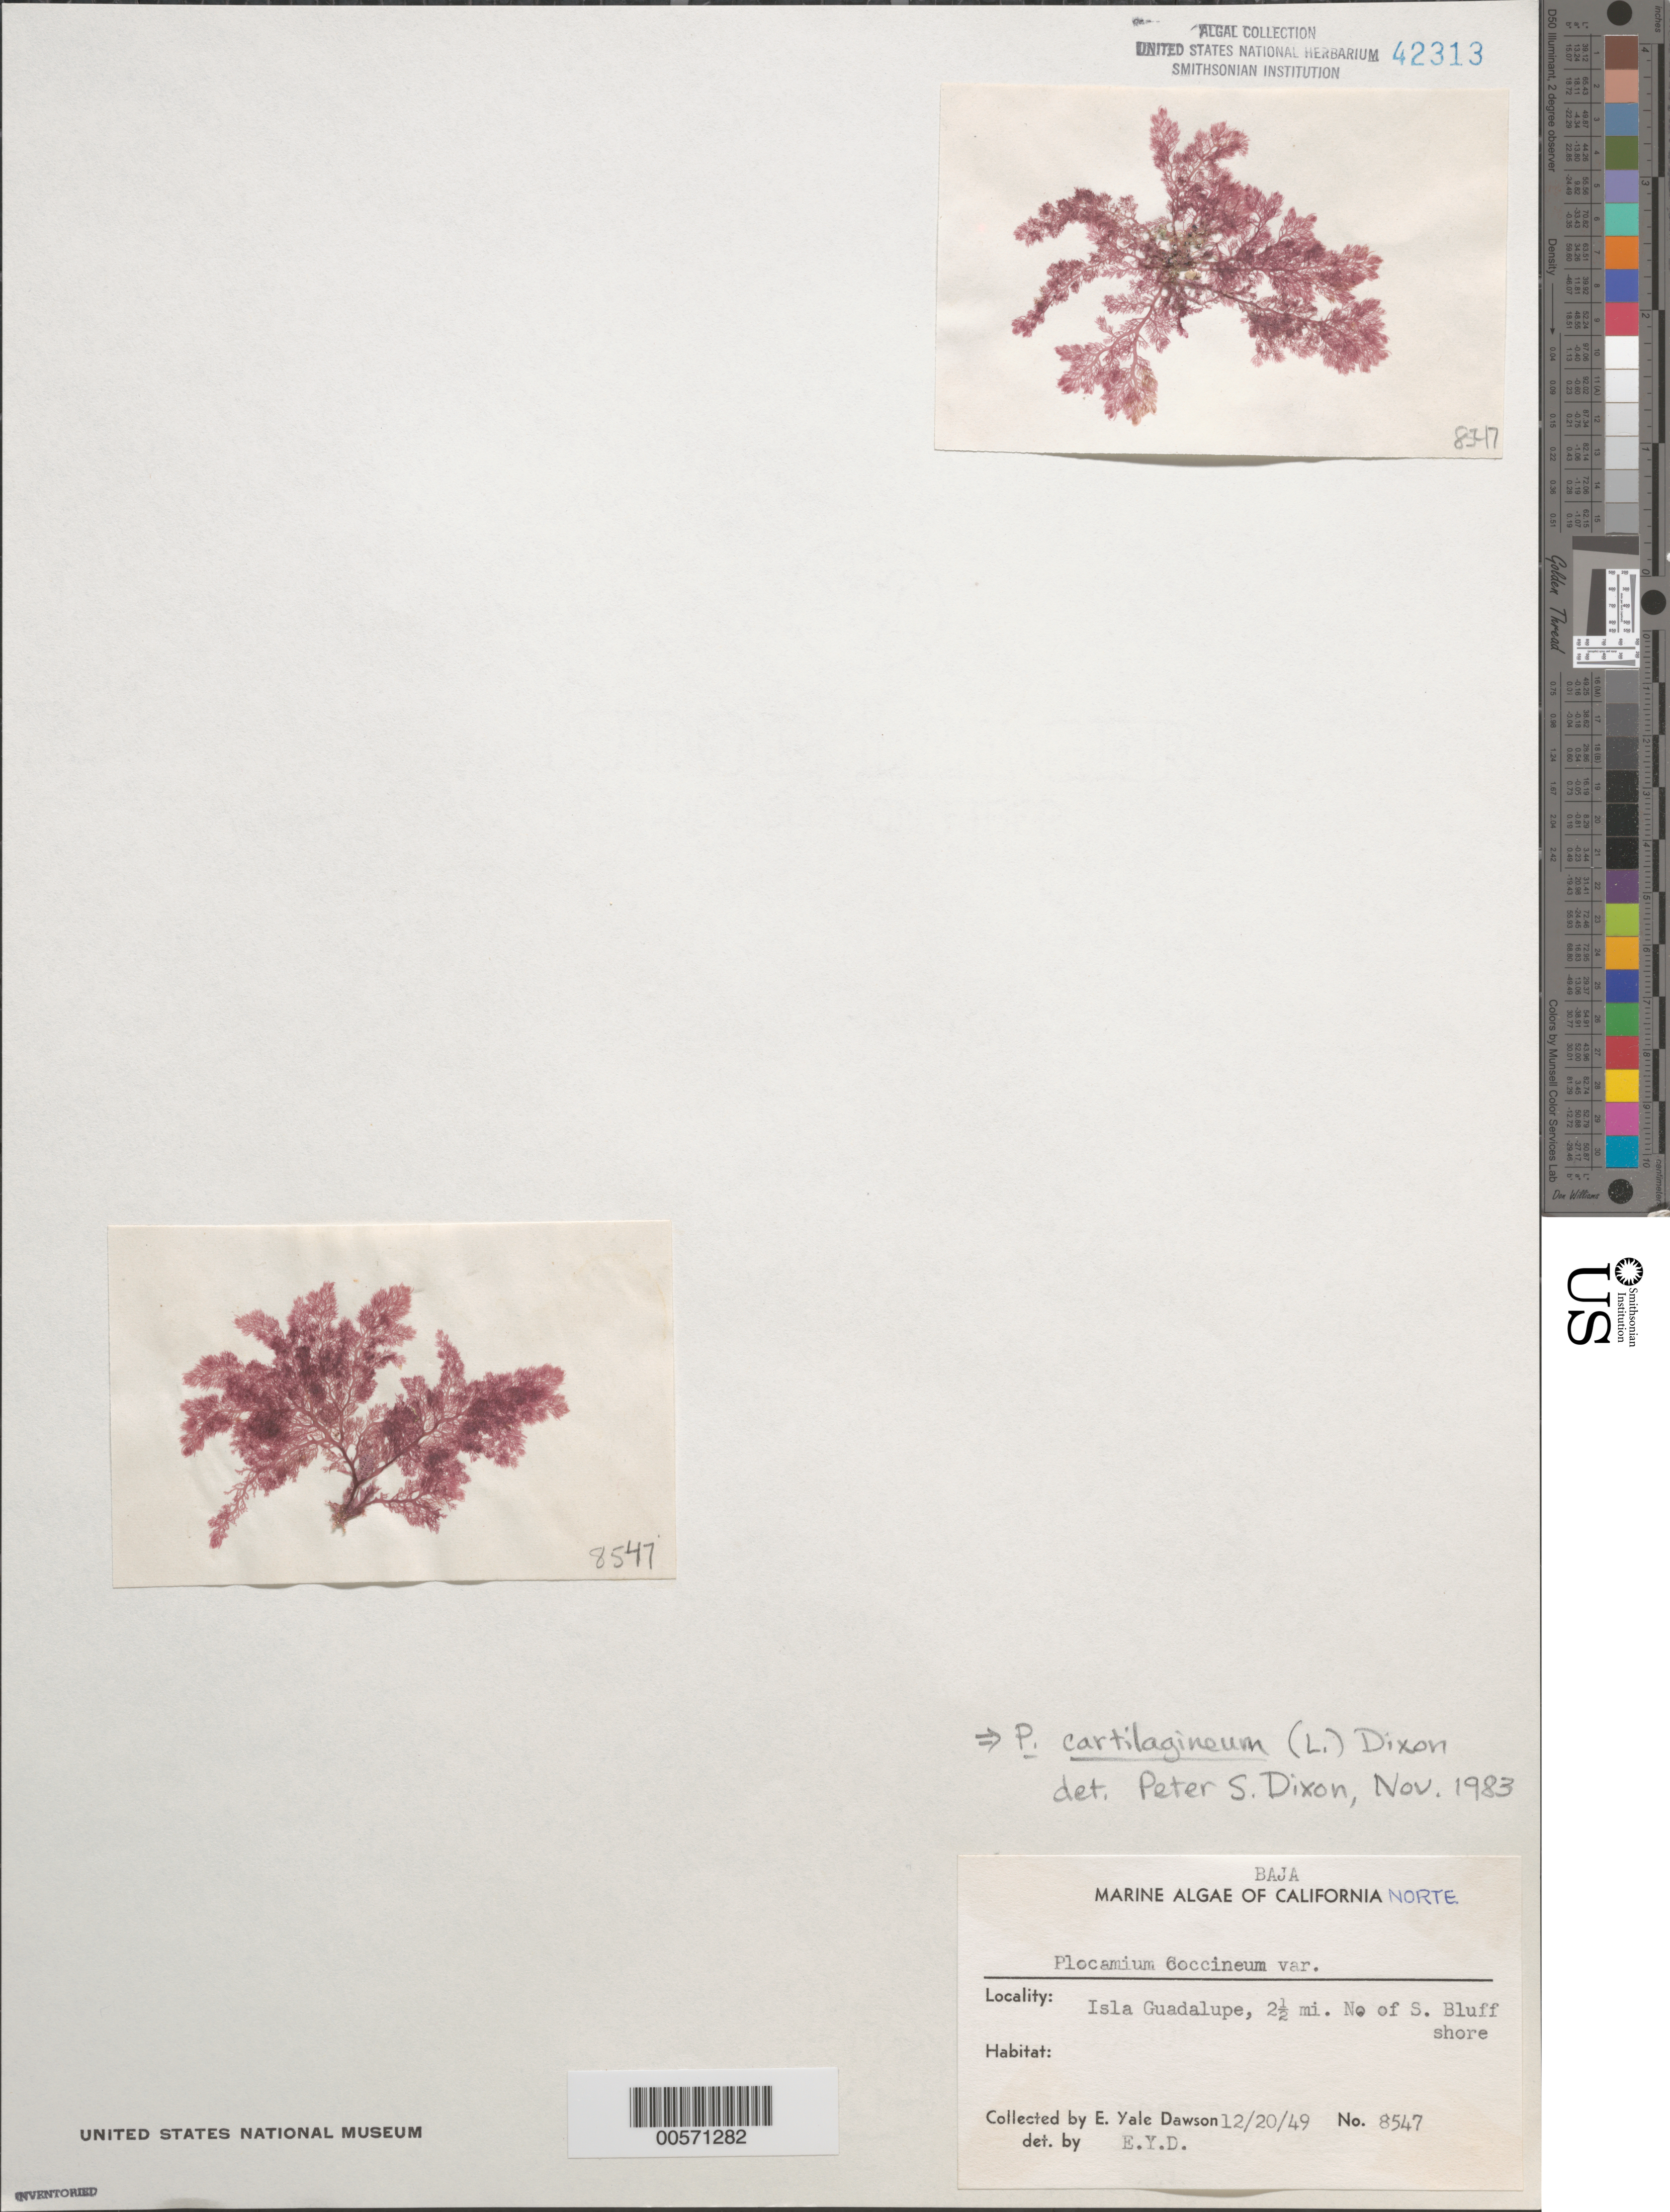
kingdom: Plantae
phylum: Rhodophyta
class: Florideophyceae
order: Plocamiales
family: Plocamiaceae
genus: Plocamium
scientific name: Plocamium cartilagineum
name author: (L.) P.S. Dixon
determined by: Dixon, P. S.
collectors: E. Y. Dawson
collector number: EYD 8547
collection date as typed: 20 Dec 1949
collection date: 1949-12-20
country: Mexico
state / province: Baja California Norte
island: Isla Guadalupe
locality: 2.5 miles north of South Bluff shore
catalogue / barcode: US 42313